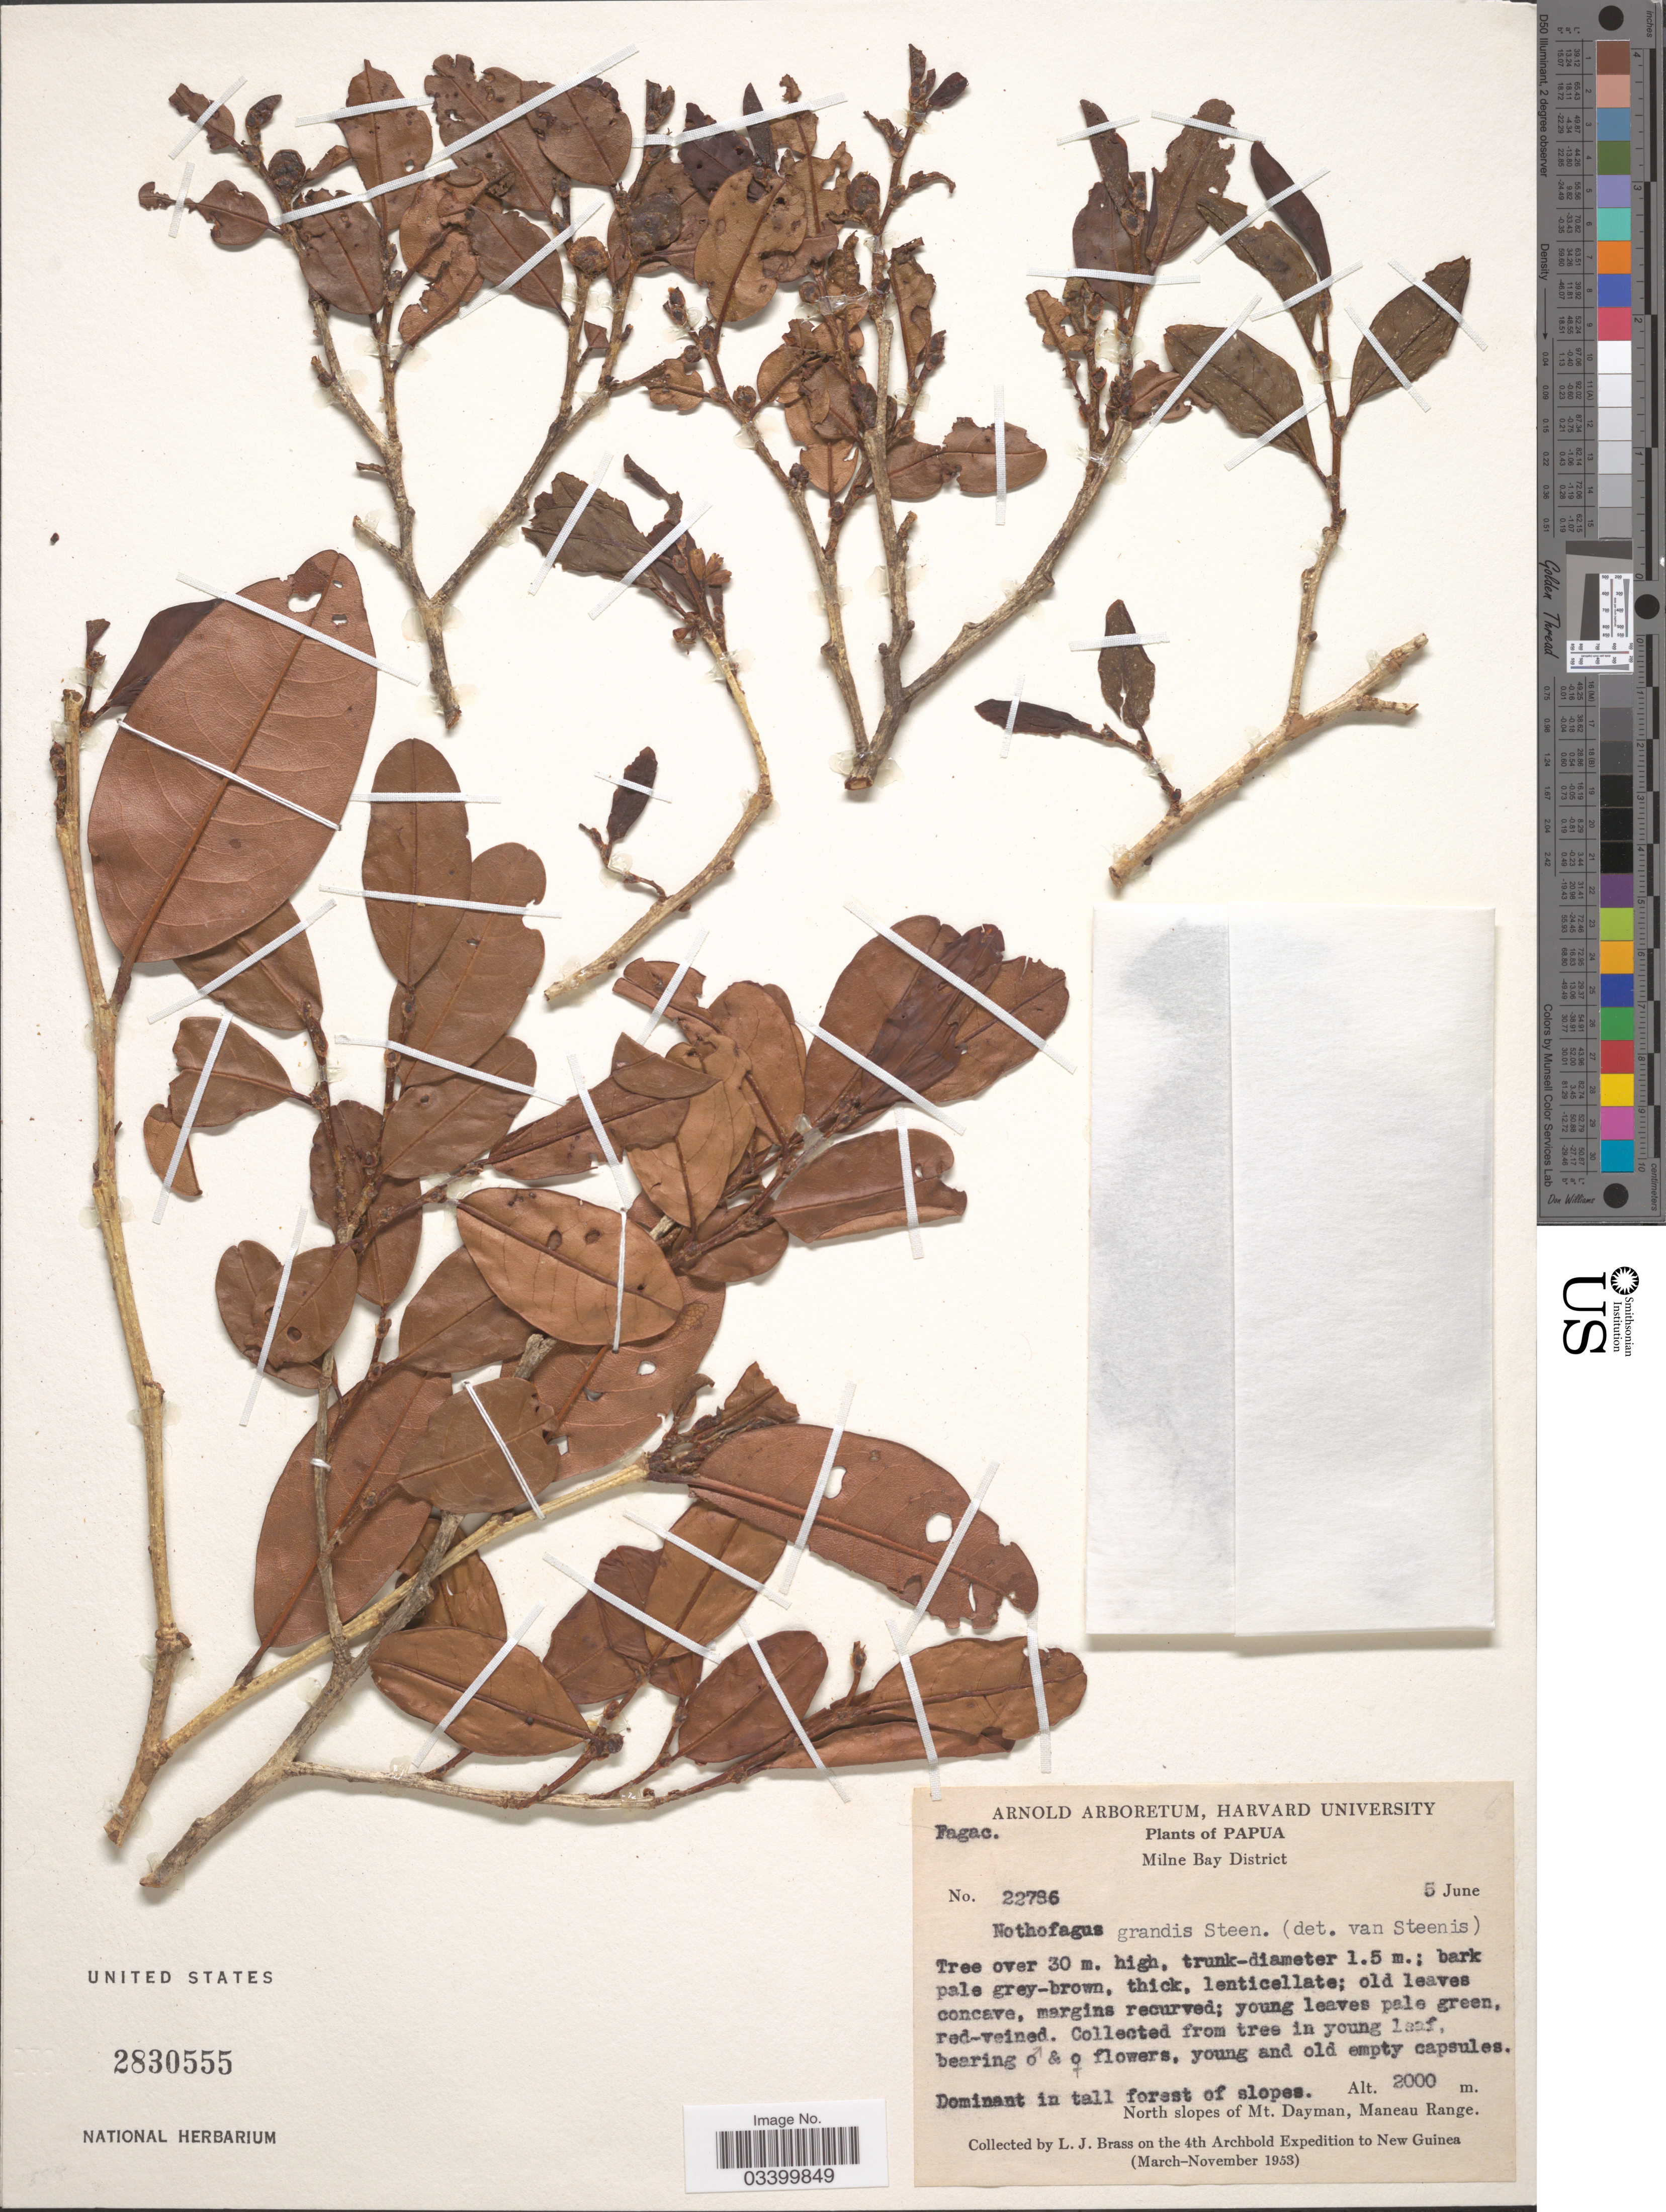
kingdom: Plantae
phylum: Tracheophyta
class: Magnoliopsida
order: Fagales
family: Nothofagaceae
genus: Nothofagus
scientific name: Nothofagus grandis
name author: Steenis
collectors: L. J. Brass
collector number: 22786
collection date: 1953-06-05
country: Papua New Guinea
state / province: Milne Bay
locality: Papua. Milne Ba District. North slopes of Mt. Dayman, Maneau Range.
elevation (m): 2000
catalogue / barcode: US 2830555